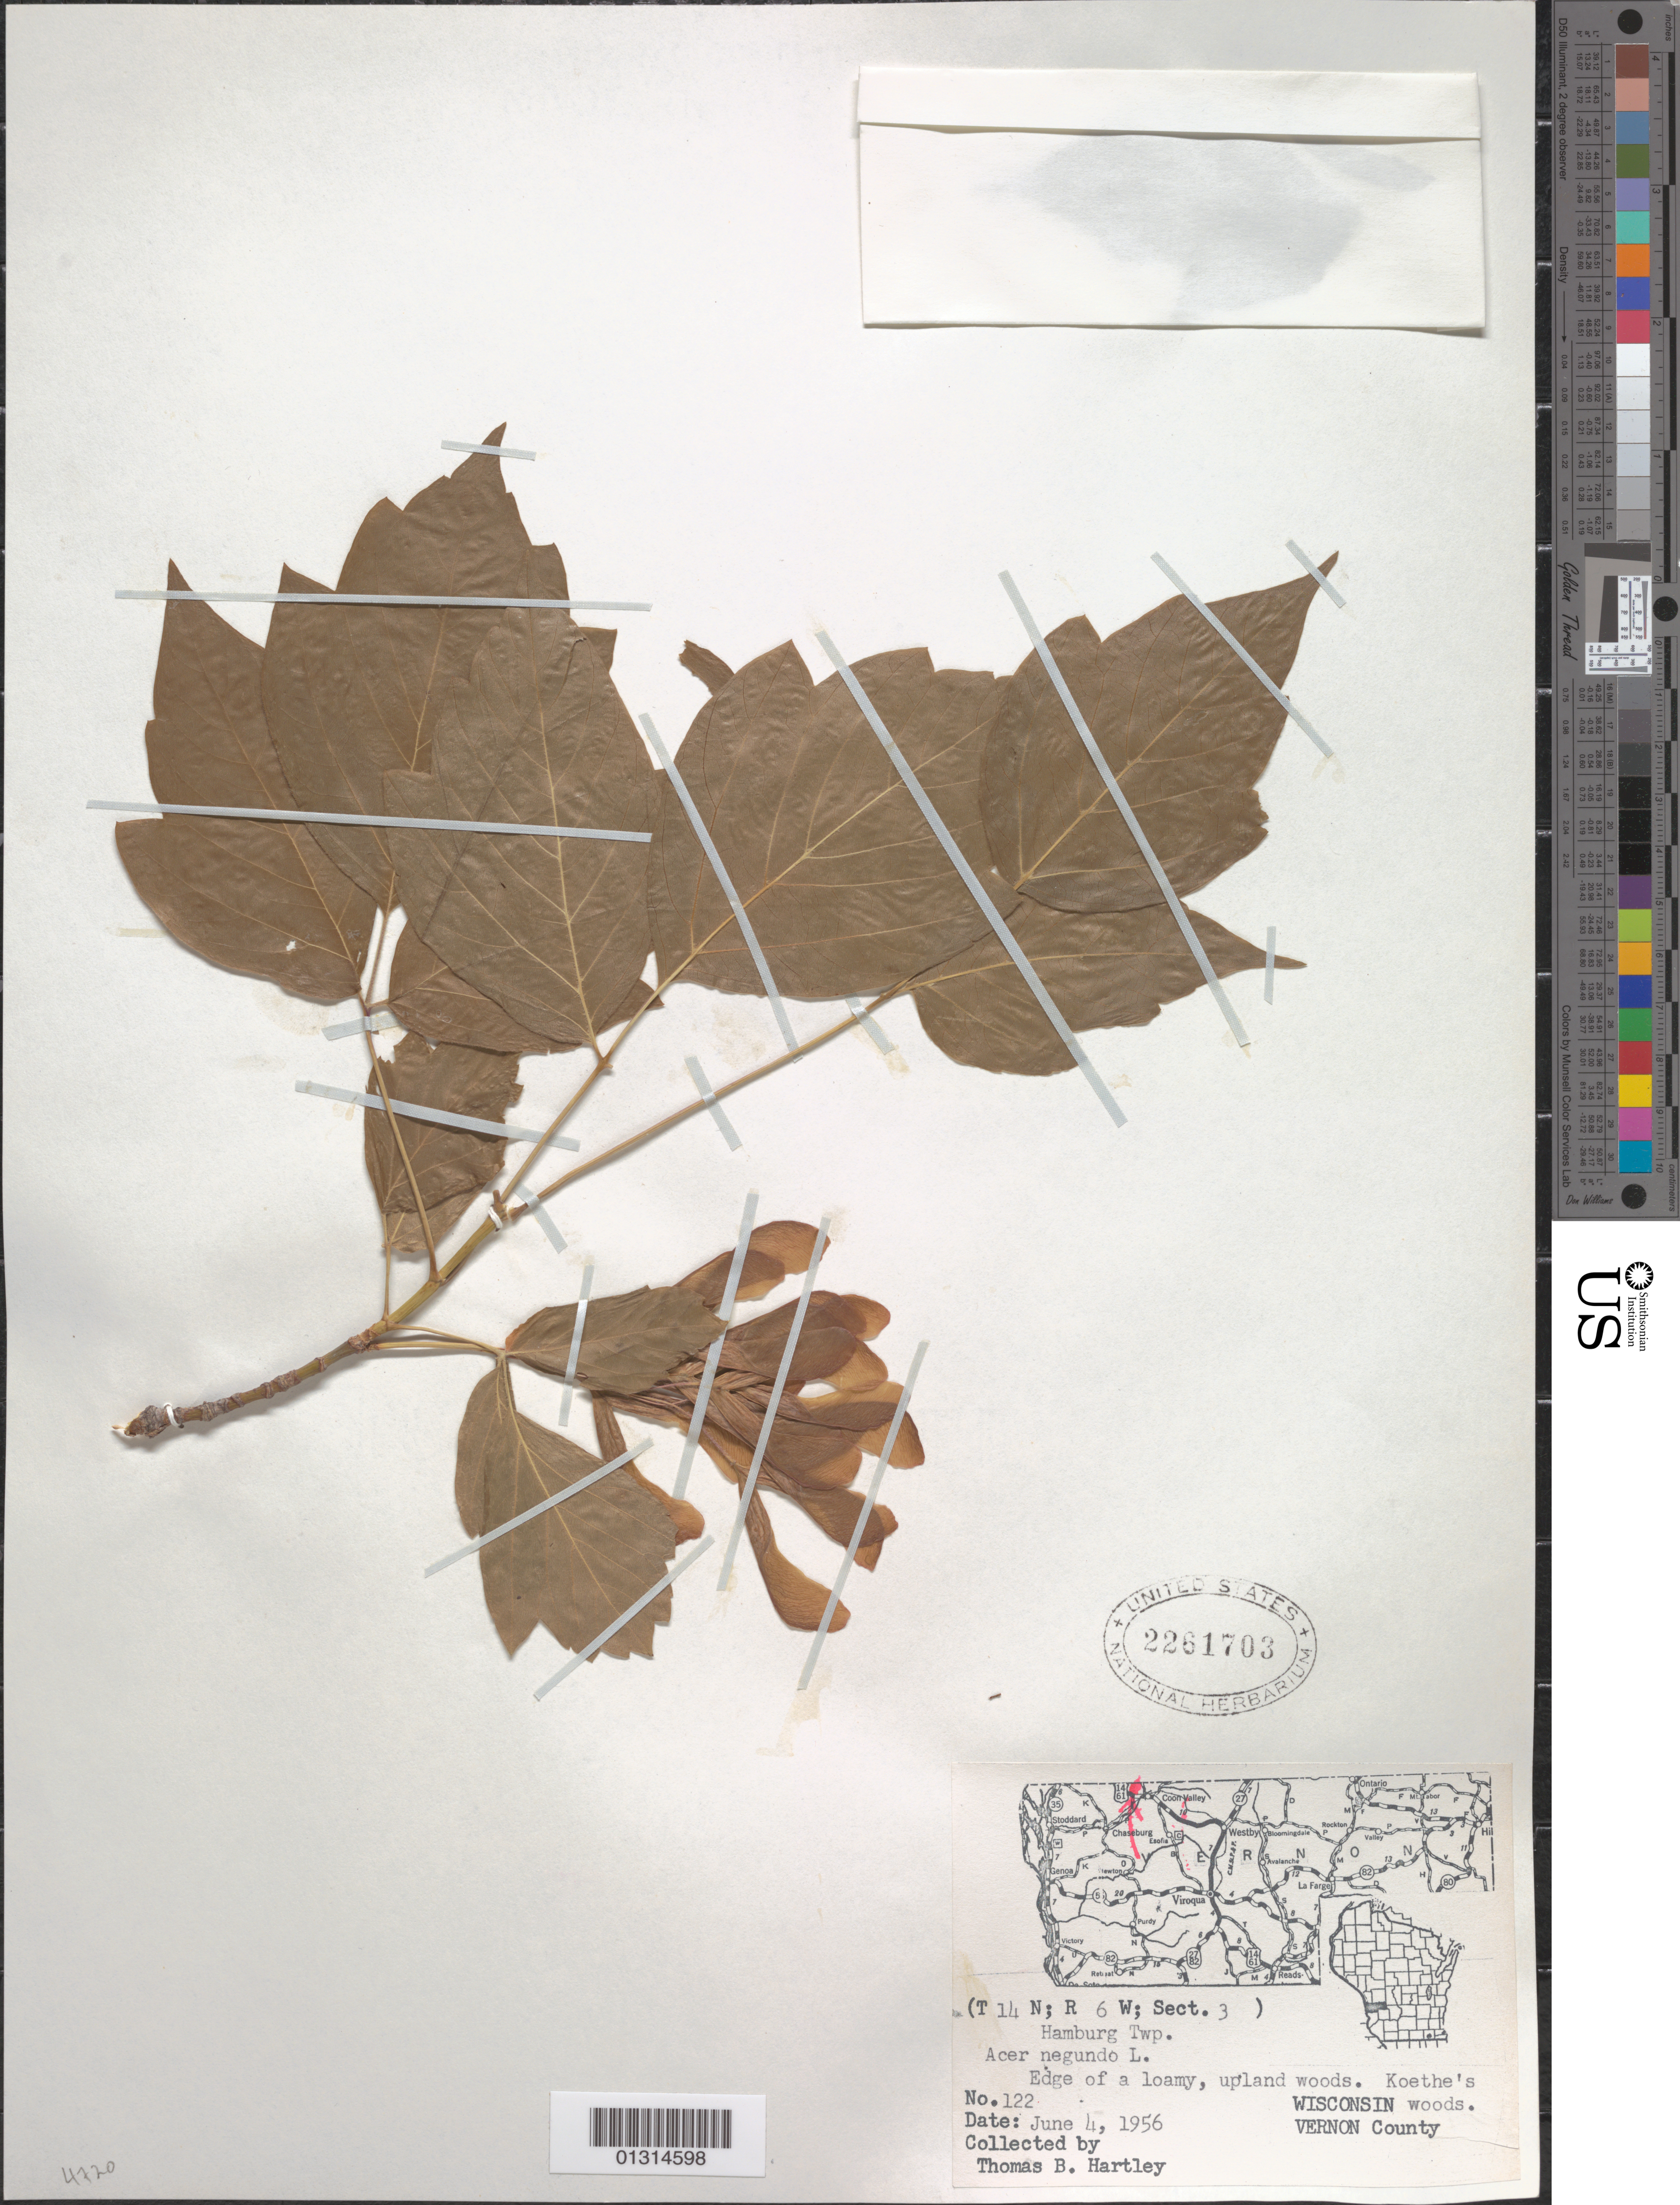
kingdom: Plantae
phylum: Tracheophyta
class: Magnoliopsida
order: Sapindales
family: Sapindaceae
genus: Acer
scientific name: Acer negundo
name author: L.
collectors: T. B. Hartley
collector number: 122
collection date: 1956-06-04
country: United States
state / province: Wisconsin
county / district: Vernon County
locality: Vernon County, Koethe's Woods, Hamburg Twp. (T 14 N; R 6 W; Sect. 3)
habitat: Edge of a loamy, upland woods.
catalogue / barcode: US 2261703